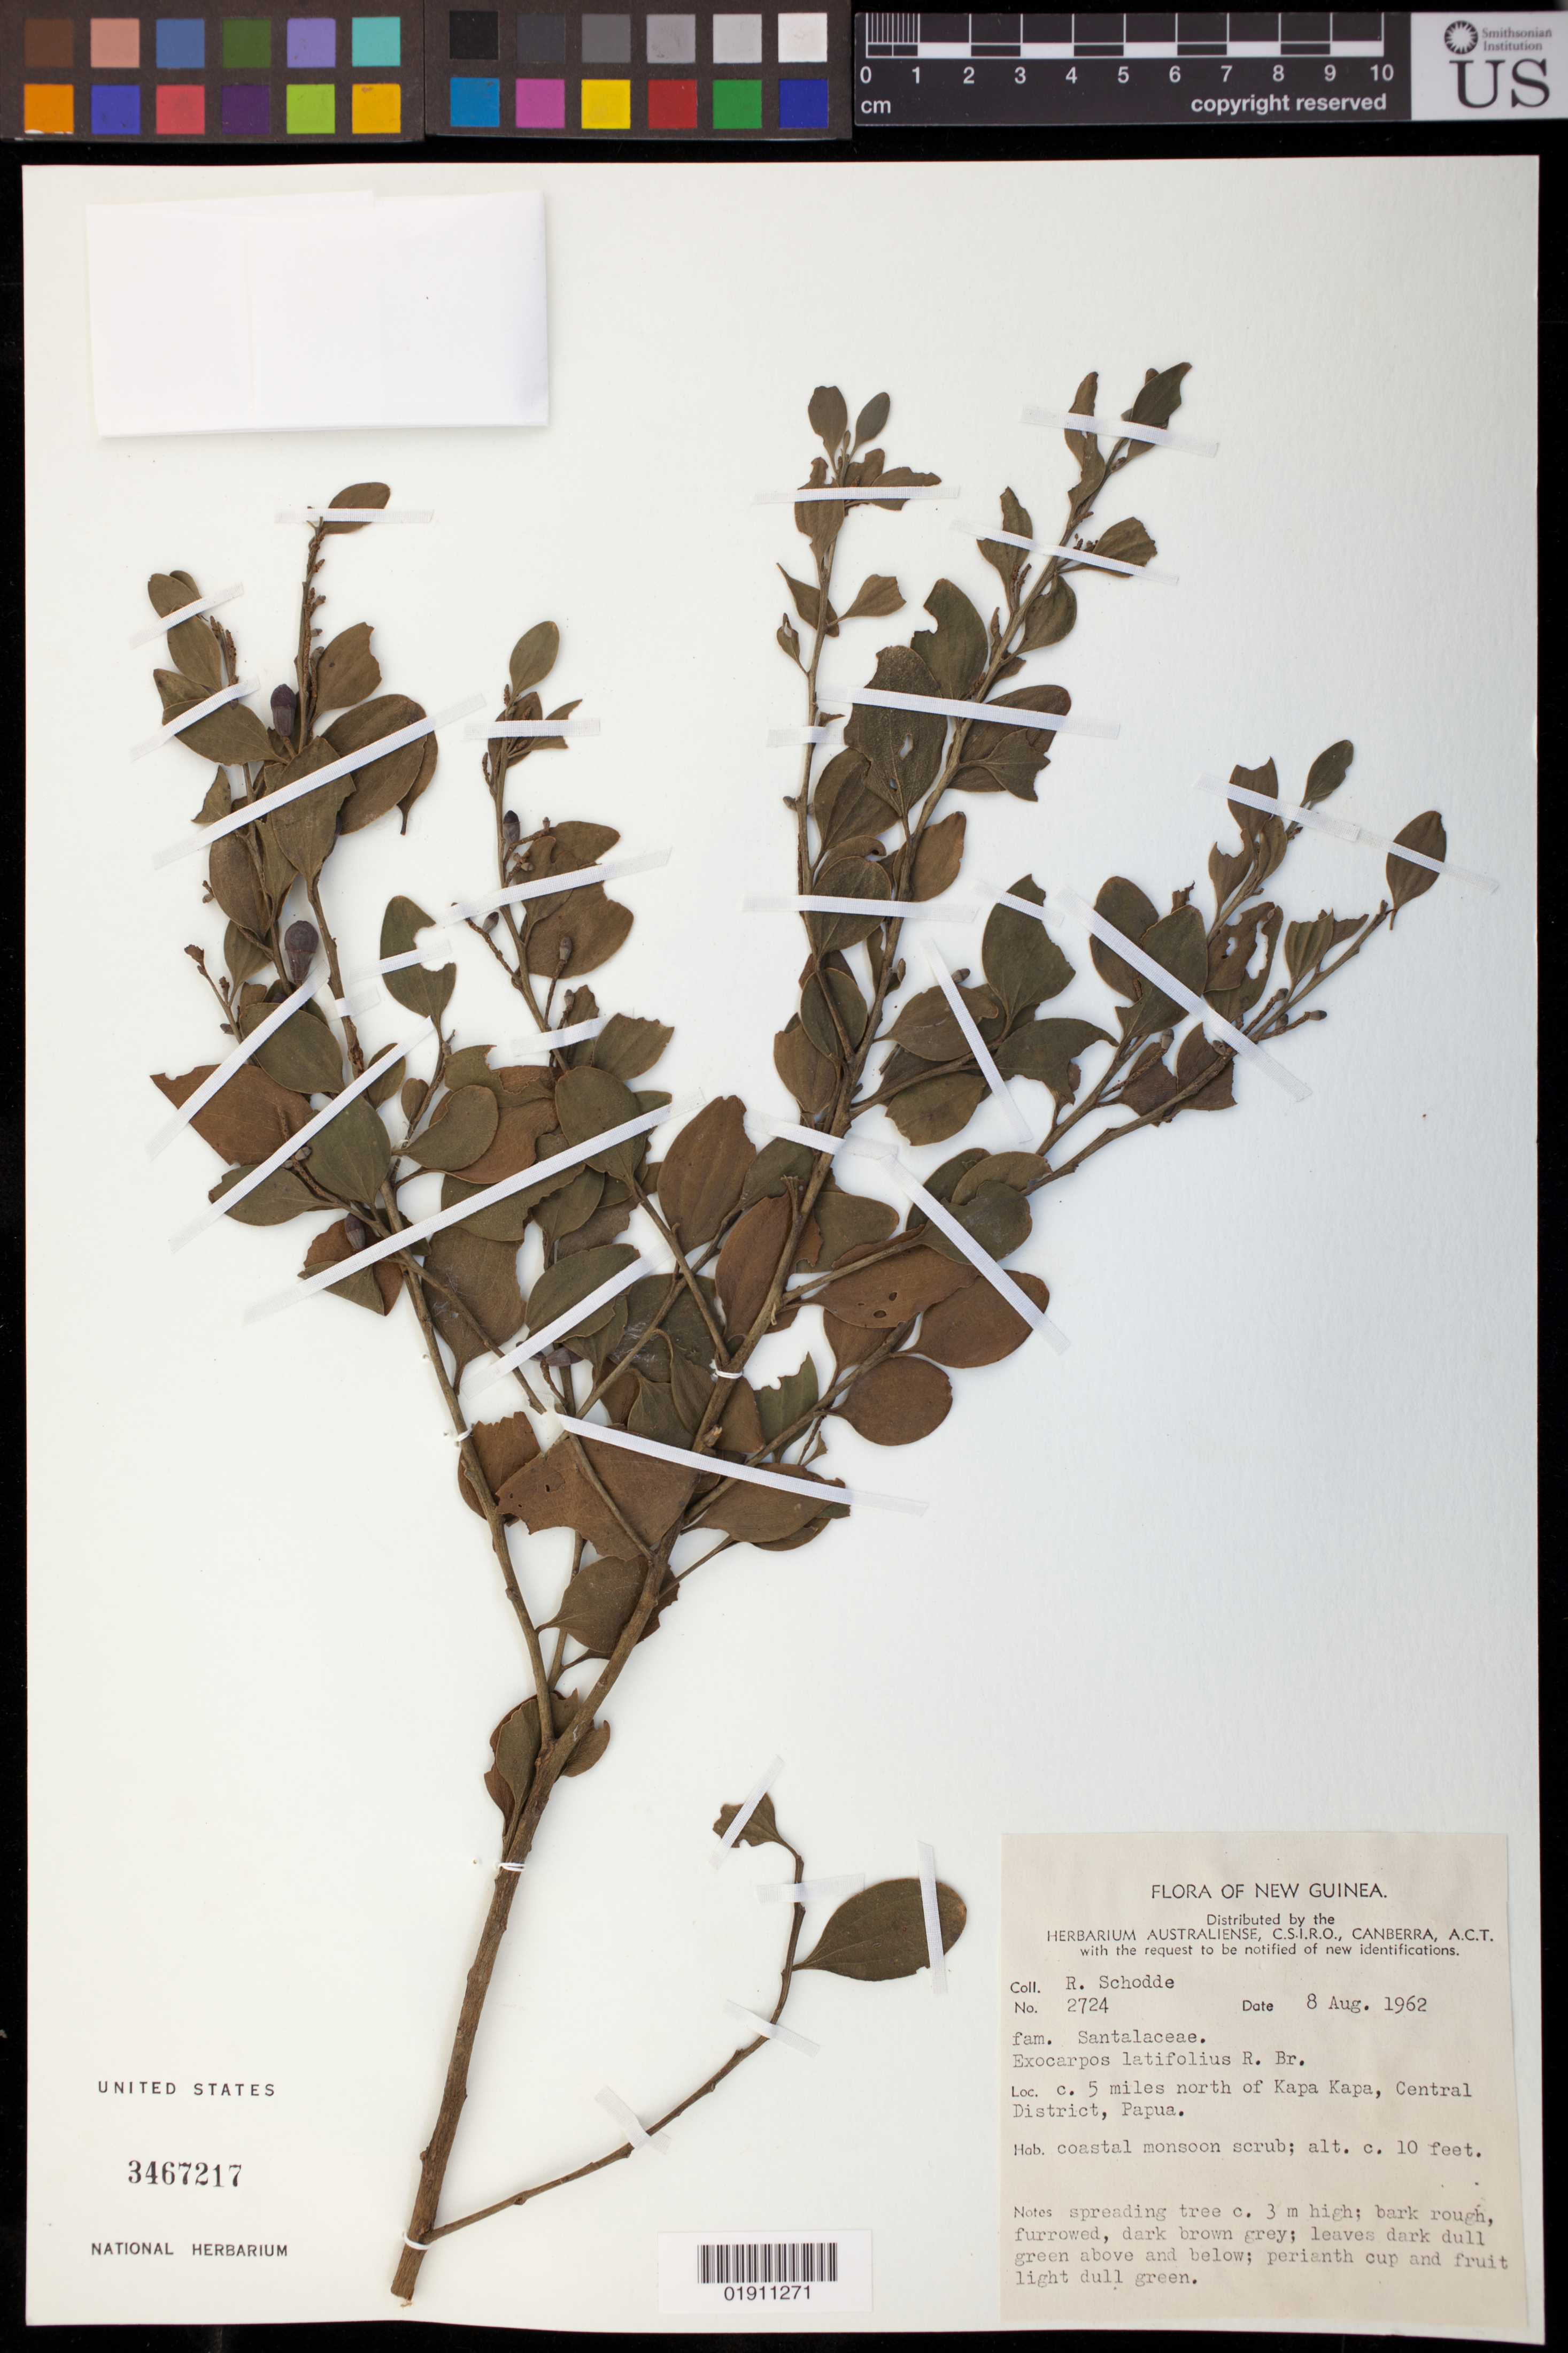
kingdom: Plantae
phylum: Tracheophyta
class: Magnoliopsida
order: Santalales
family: Santalaceae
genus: Exocarpos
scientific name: Exocarpos latifolius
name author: R. Br.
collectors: R. Schodde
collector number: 2724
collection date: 1962-08-08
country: Papua New Guinea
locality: c. 5 miles north of Kapa Kapa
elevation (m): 3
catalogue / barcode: US 3467217